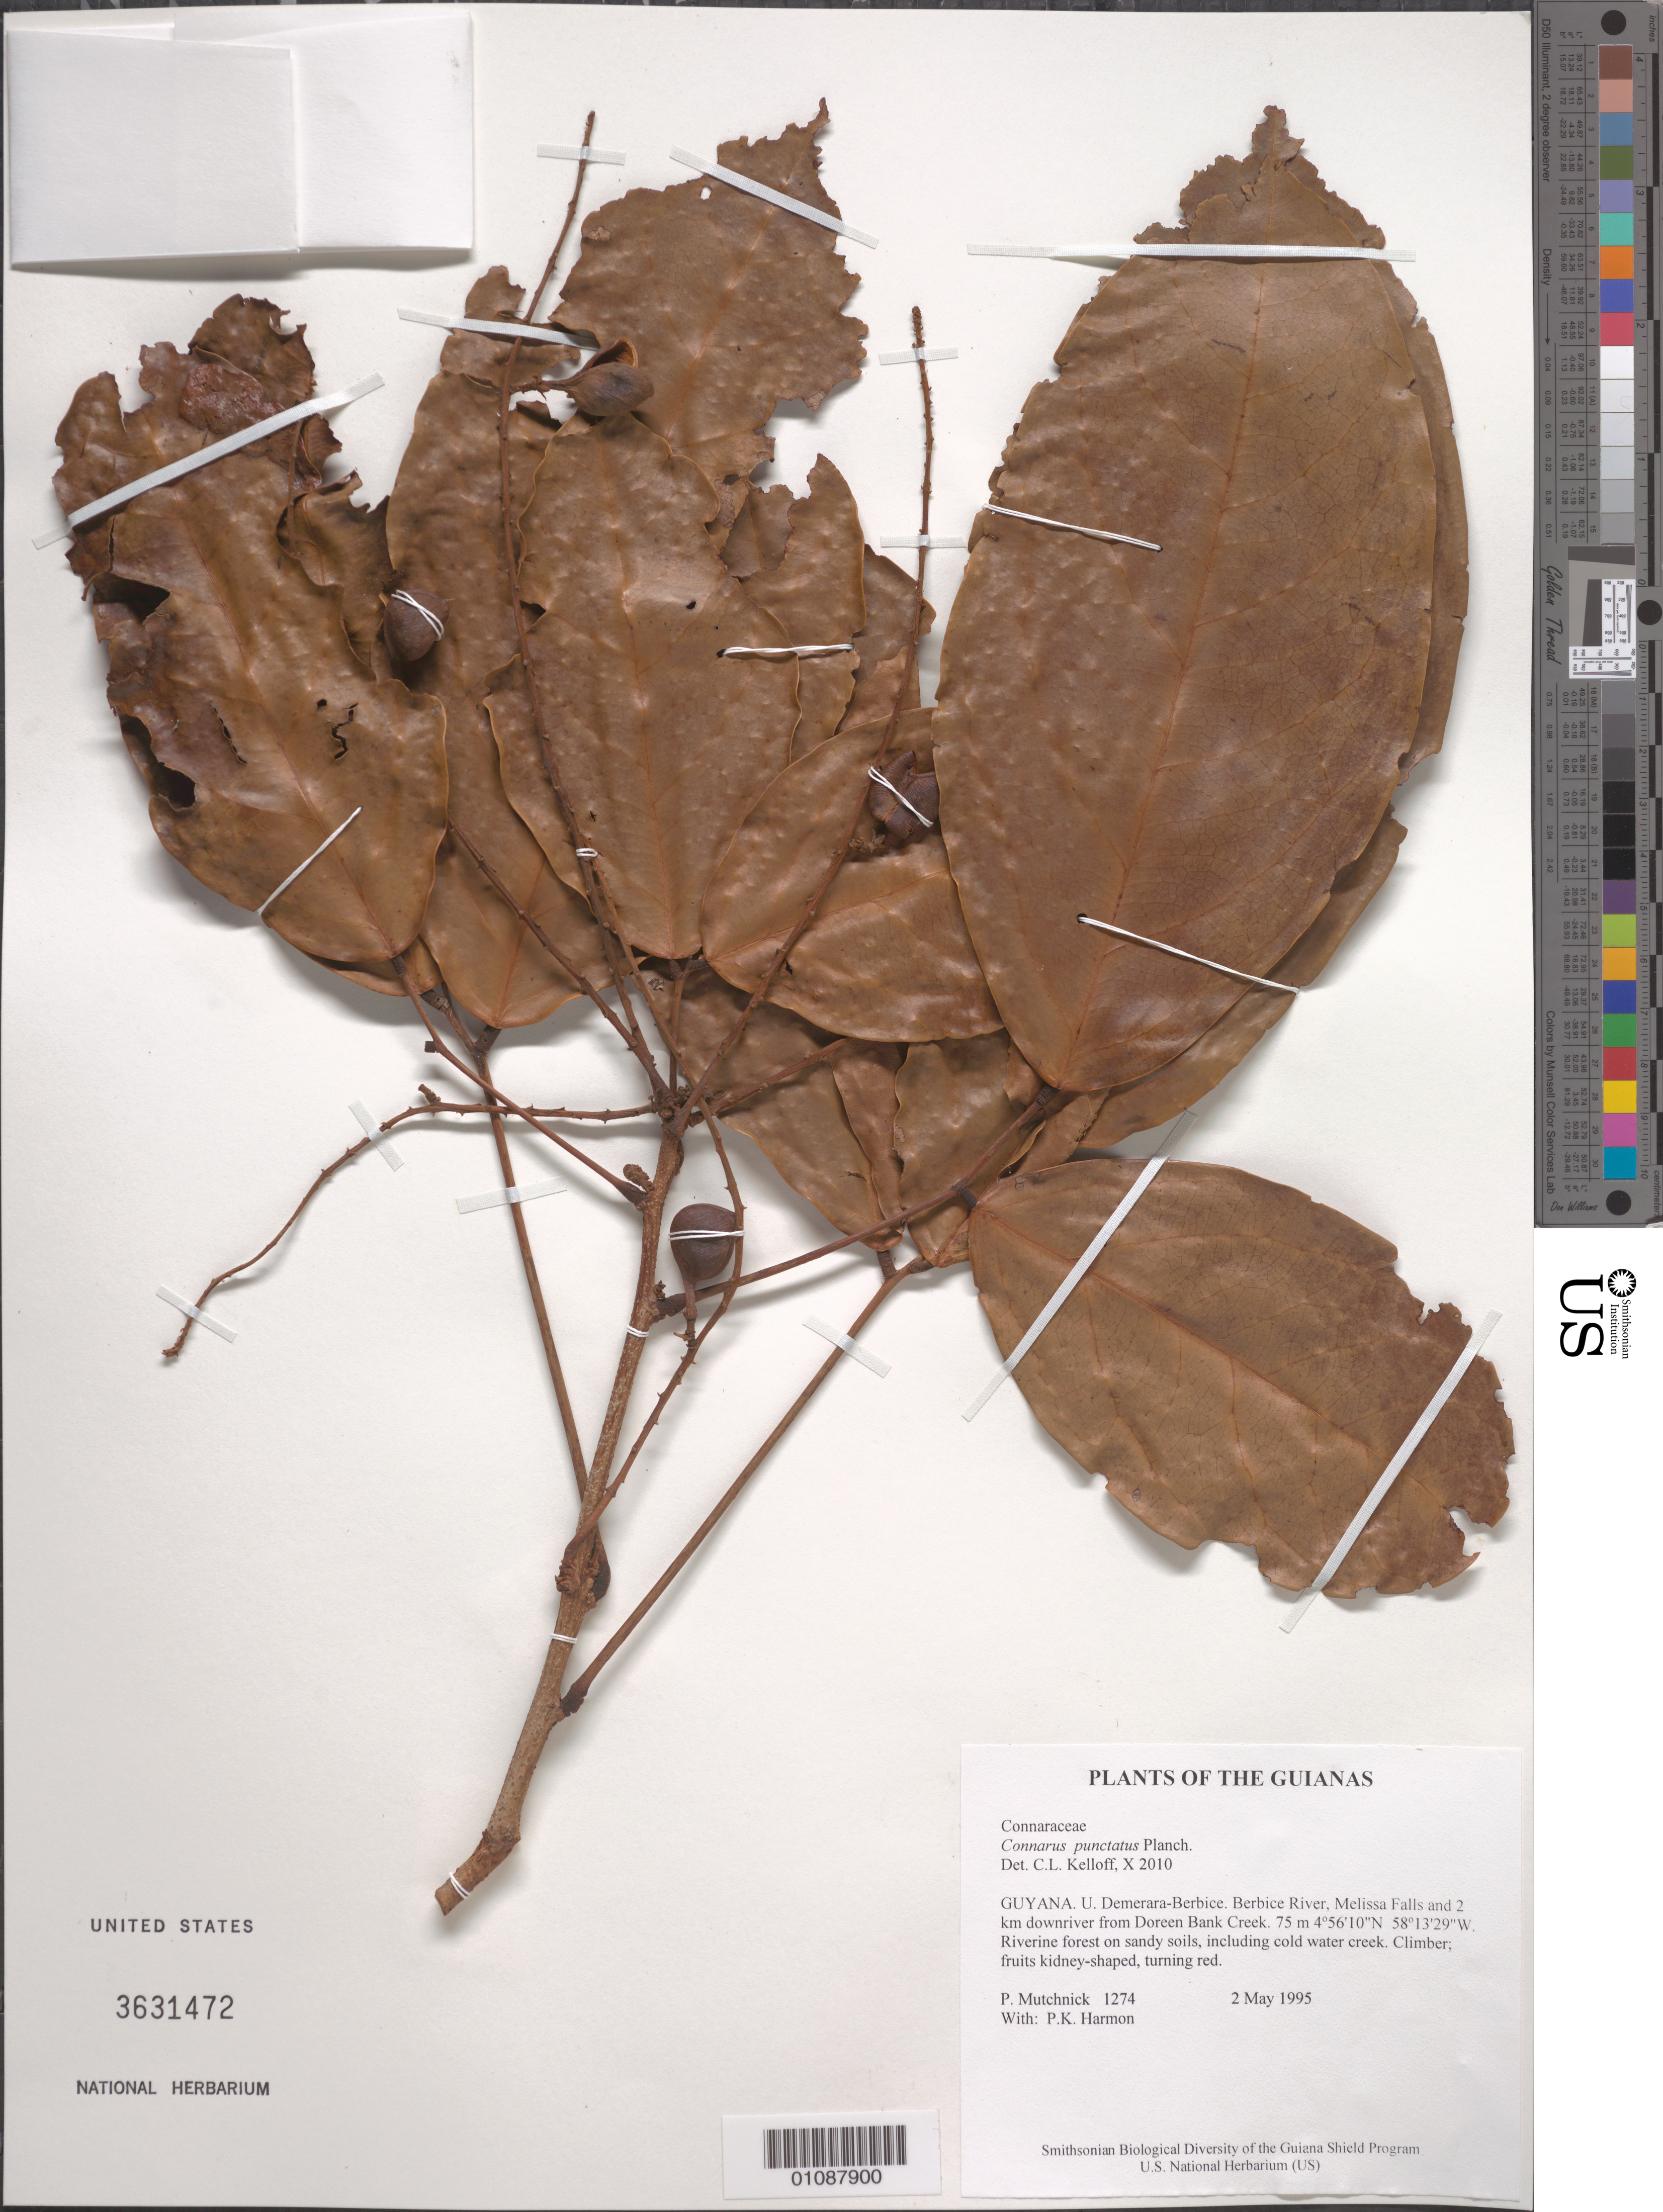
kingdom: Plantae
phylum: Tracheophyta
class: Magnoliopsida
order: Oxalidales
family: Connaraceae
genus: Connarus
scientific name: Connarus punctatus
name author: Planch.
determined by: Kelloff, Carol L., (US), Smithsonian Institution - National Museum of Natural History (UNITED STATES)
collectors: P. Mutchnick & P. Harmon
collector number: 1274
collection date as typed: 2 May 1995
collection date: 1995-05-02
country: Guyana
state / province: U. Demerara-Berbice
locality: Berbice River, Melissa Falls and 2 km downriver from Doreen Bank Creek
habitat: Riverine forest on sandy soils, including cold water creek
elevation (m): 75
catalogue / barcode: US 3631472